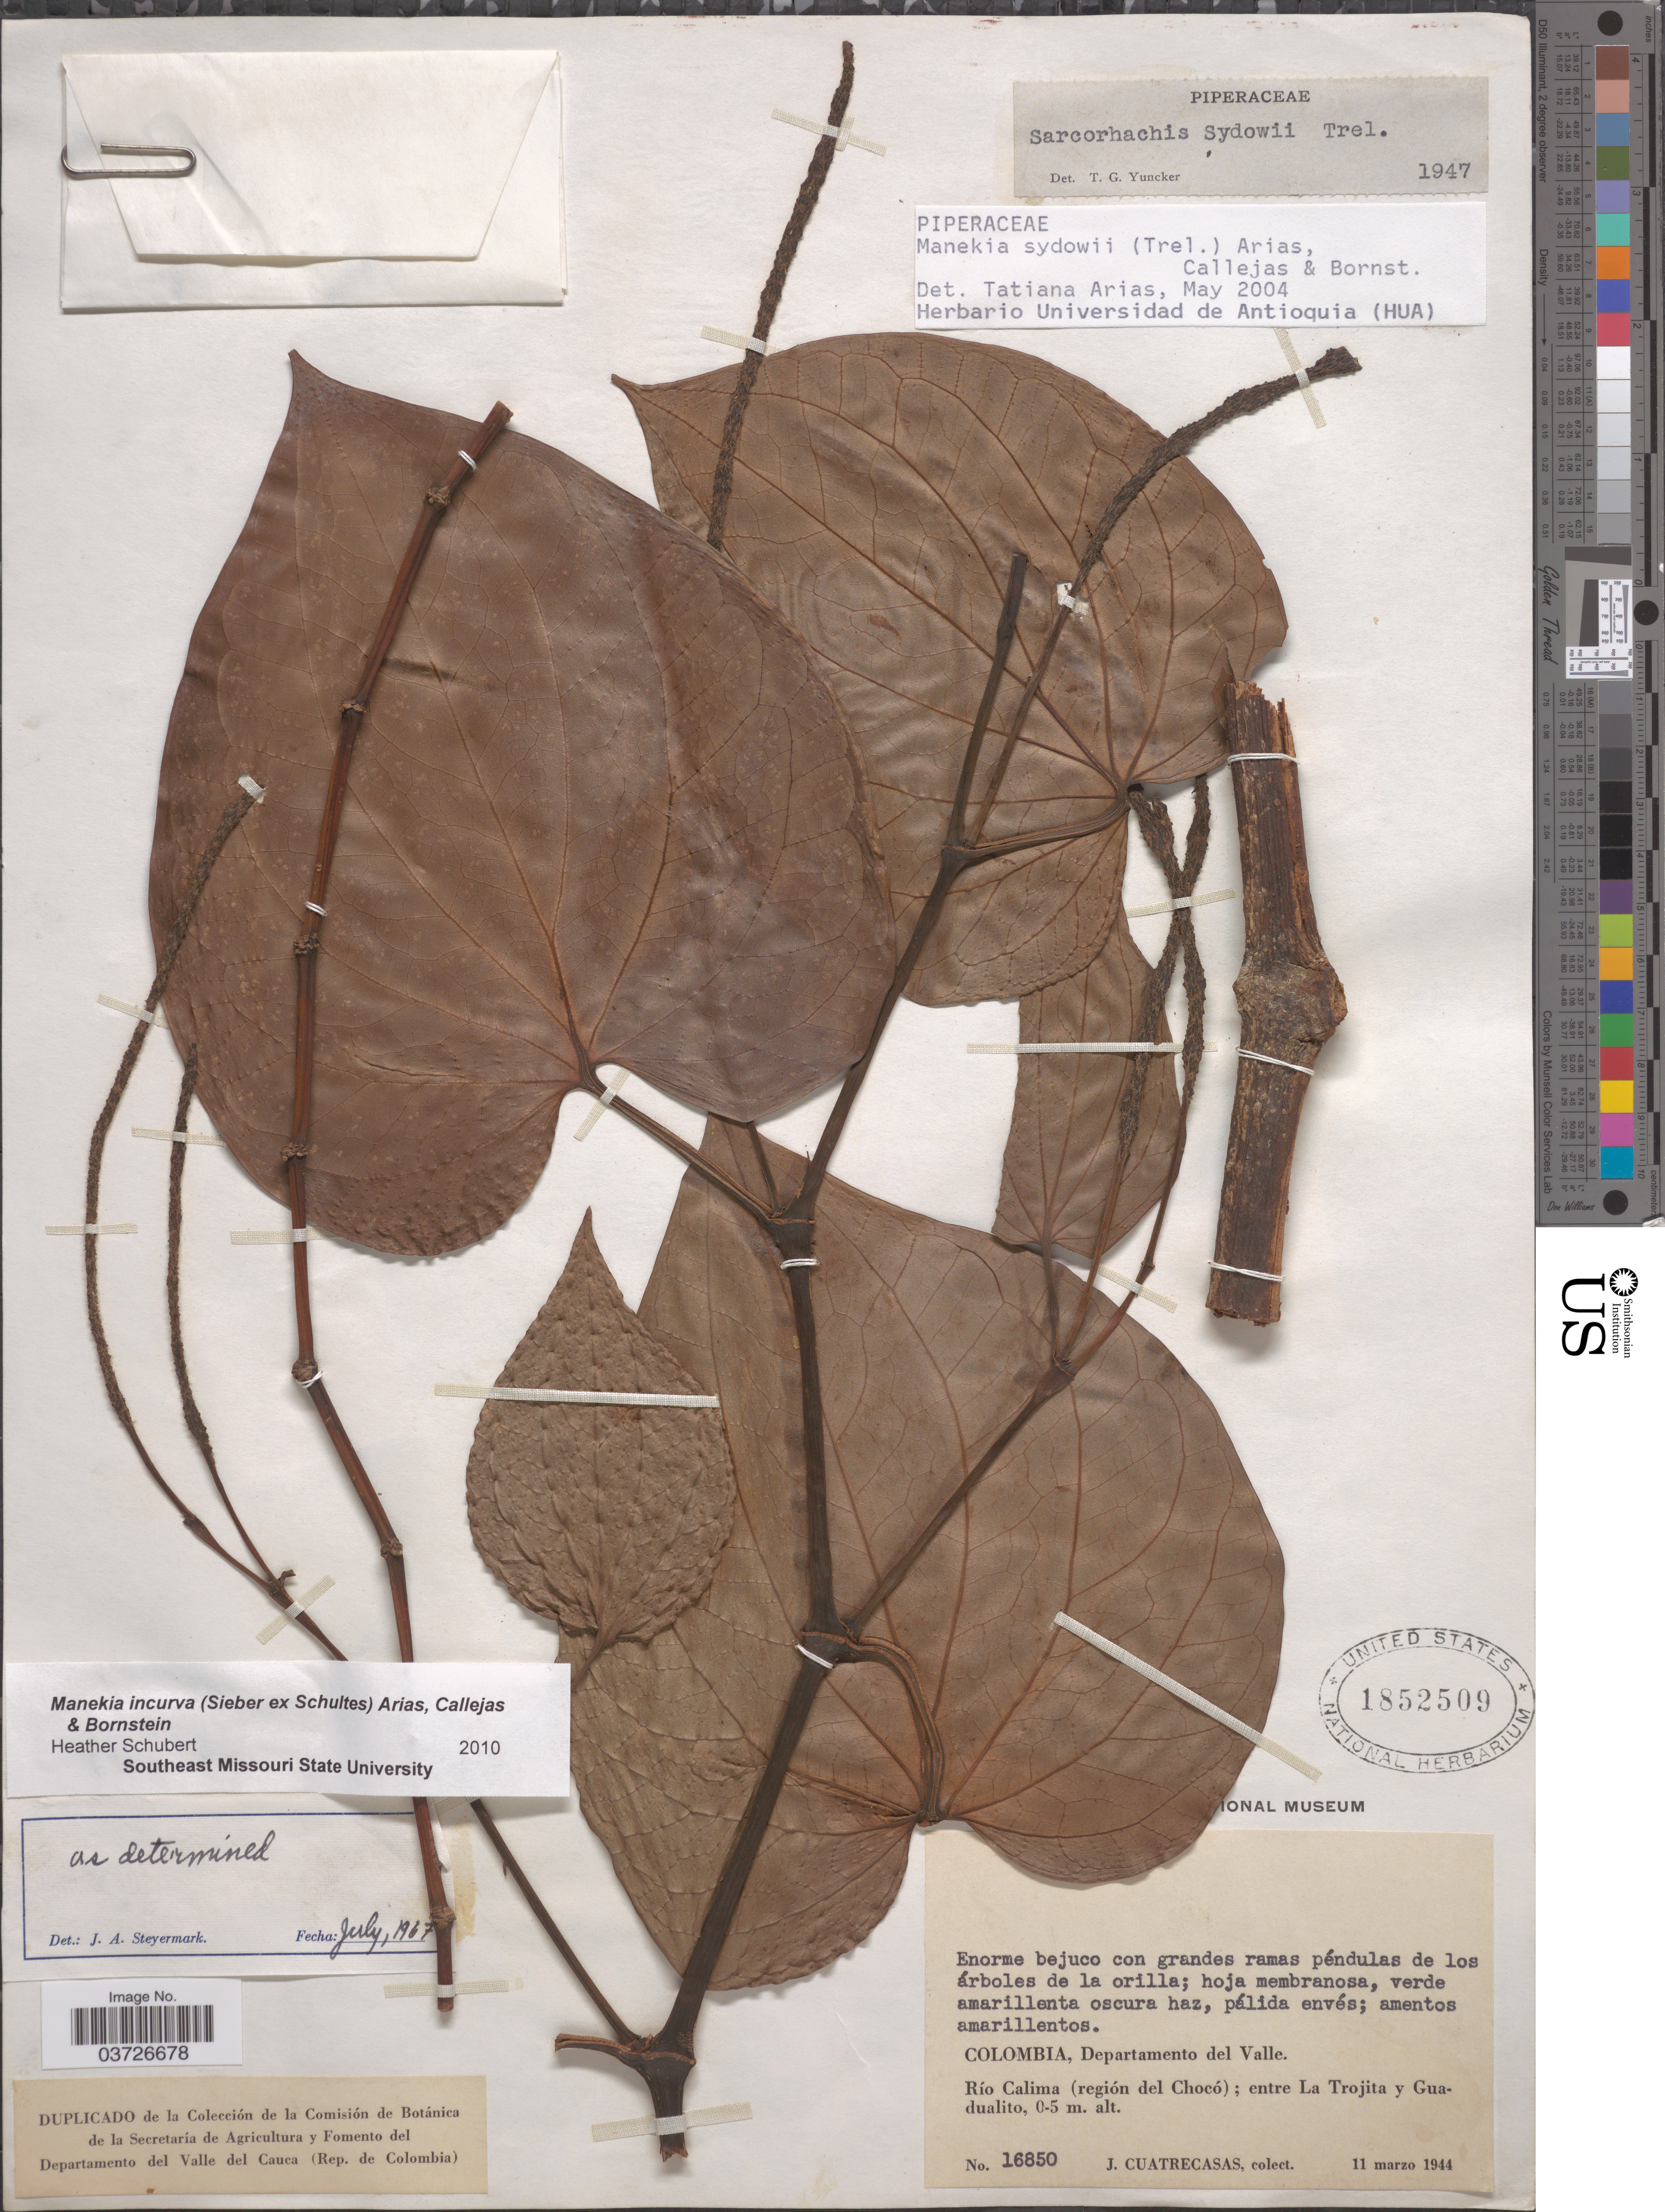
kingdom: Plantae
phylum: Tracheophyta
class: Magnoliopsida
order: Piperales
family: Piperaceae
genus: Manekia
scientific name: Manekia incurva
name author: (Sieber ex Schult.) T. Arias et al.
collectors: J. Cuatrecasas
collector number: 16850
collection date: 1944-03-11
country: Colombia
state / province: Valle del Cauca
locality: Departamento del Valle. Río Calima (región del Chocó); entre La Trojito y Guadualito.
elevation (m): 0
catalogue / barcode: US 1852509